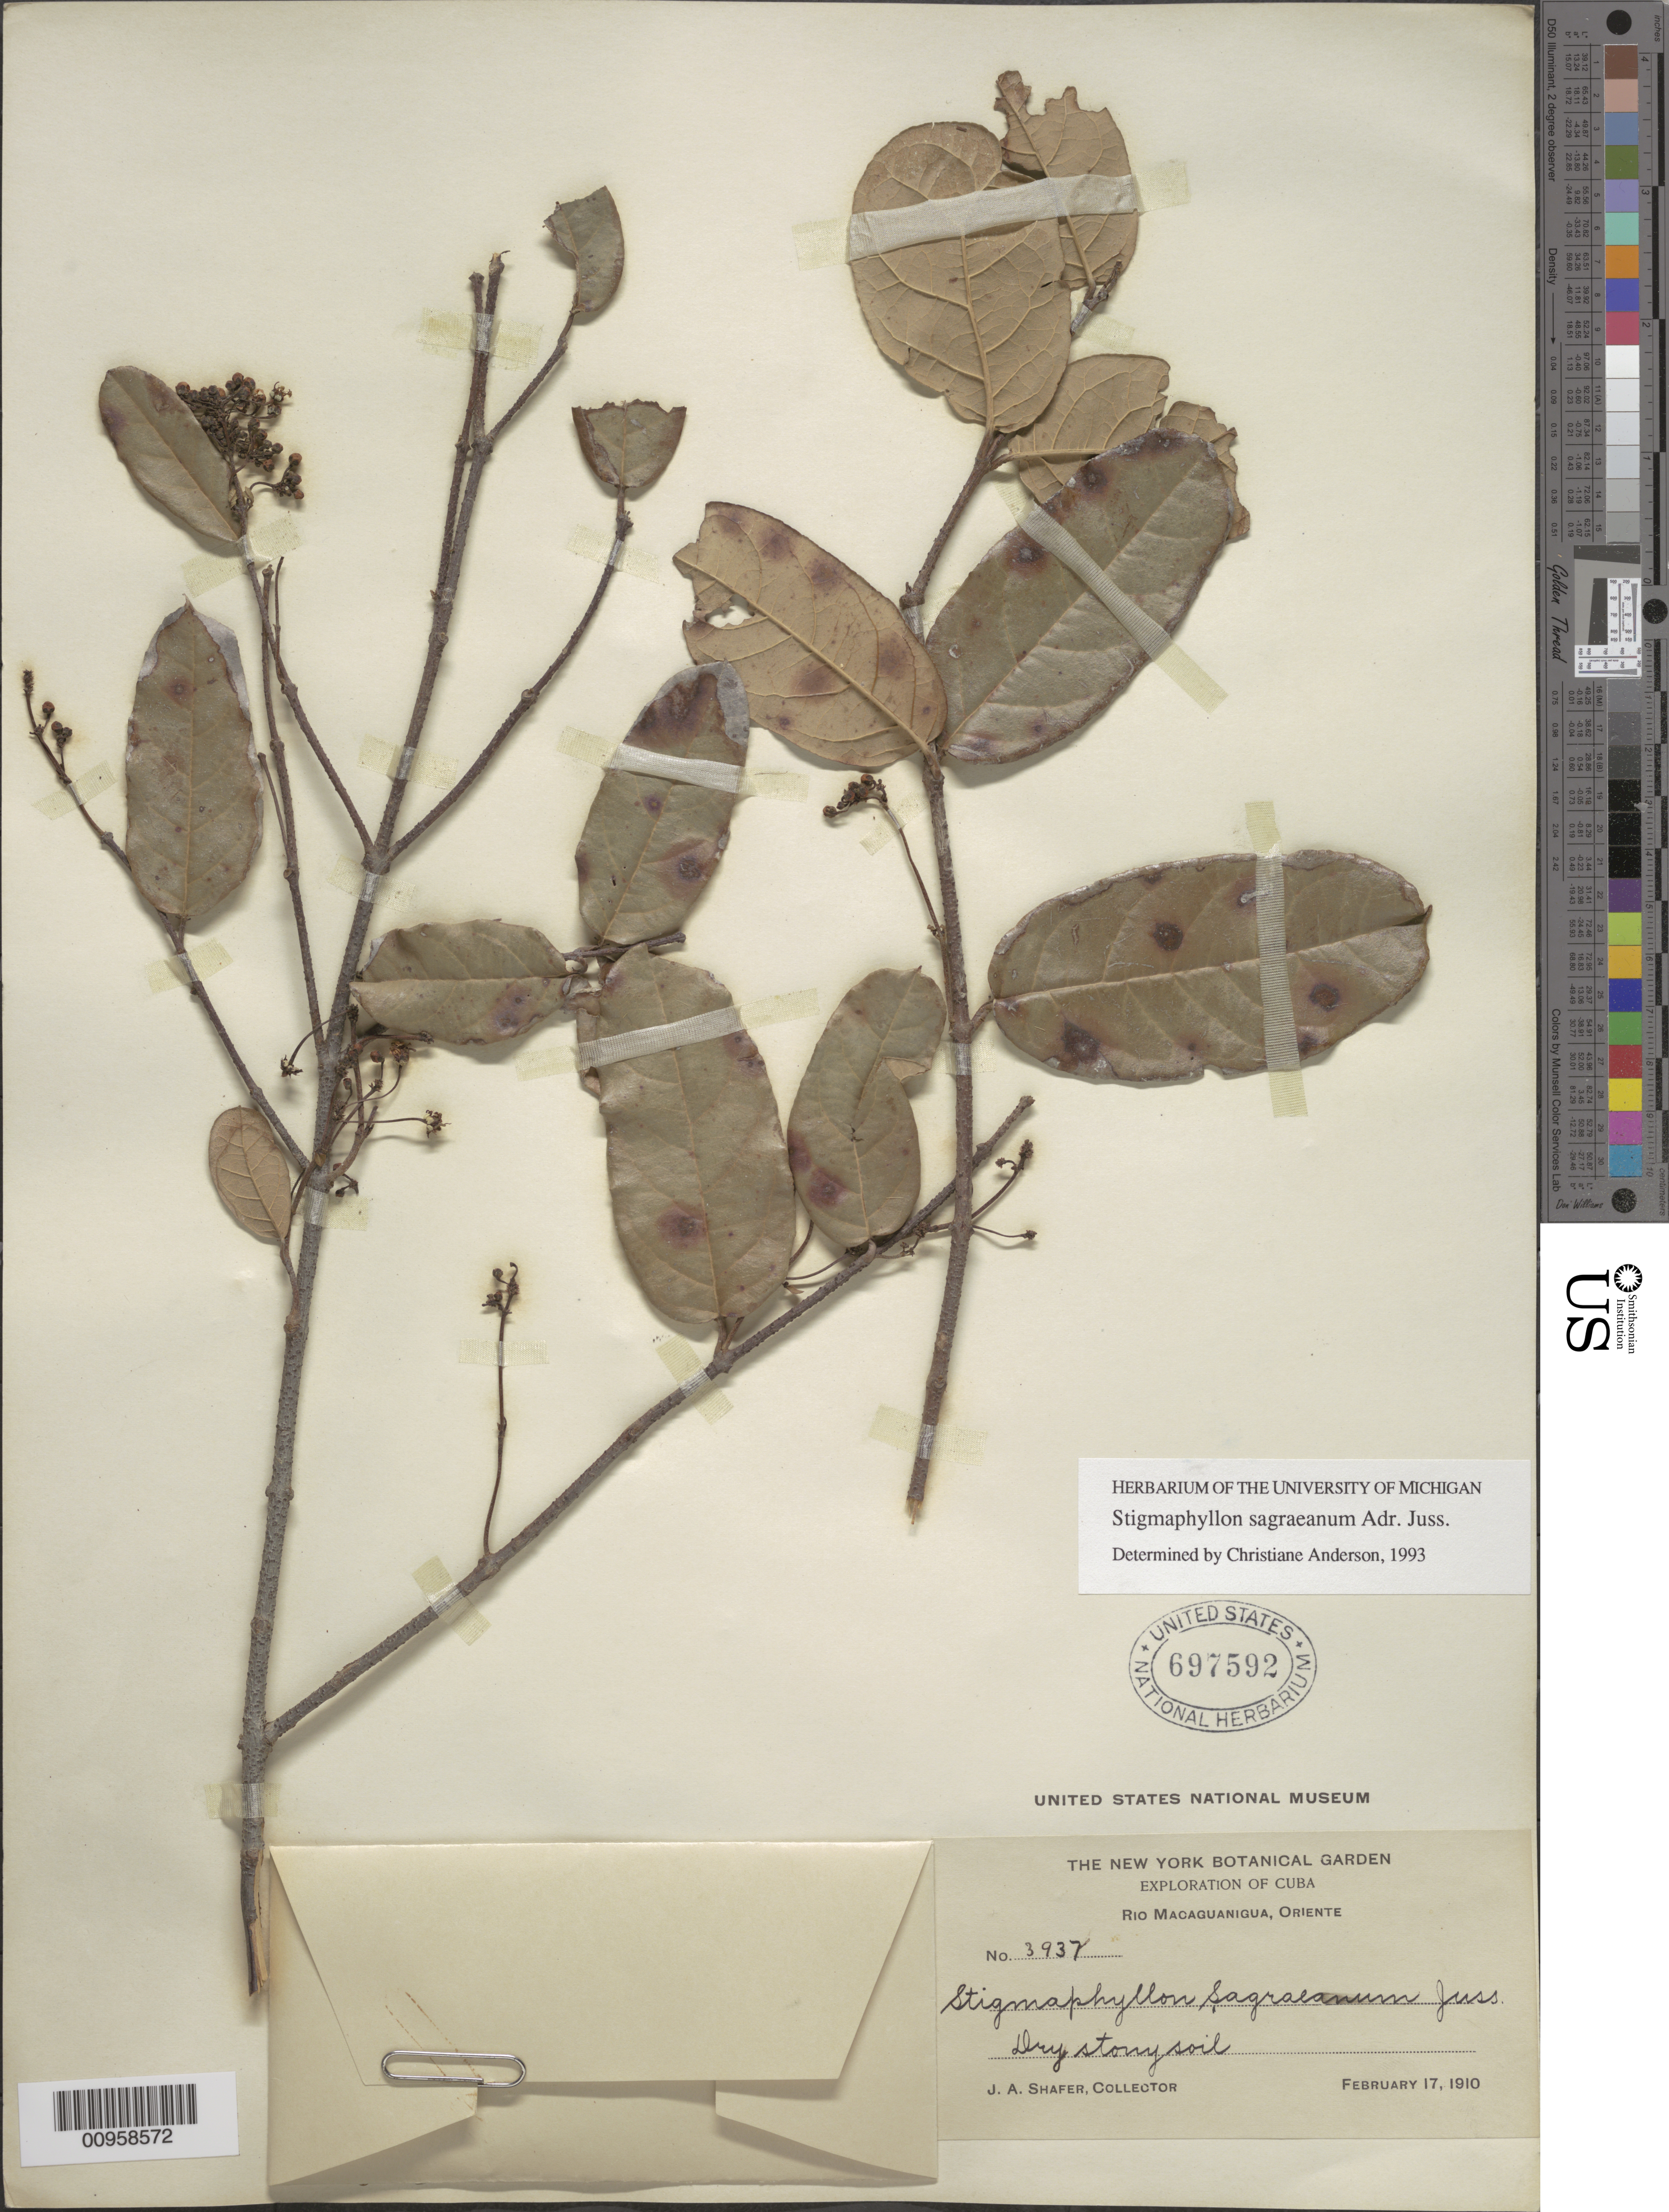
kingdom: Plantae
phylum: Tracheophyta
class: Magnoliopsida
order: Malpighiales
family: Malpighiaceae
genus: Stigmaphyllon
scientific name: Stigmaphyllon sagraeanum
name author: Juss.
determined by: Anderson, C.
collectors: J. A. Shafer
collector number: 3937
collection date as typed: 17 Feb 1910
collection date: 1910-02-17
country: Cuba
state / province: Oriente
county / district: Dry forest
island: Cuba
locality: Rio Macaguanigua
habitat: Dry stony soil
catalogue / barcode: US 698592